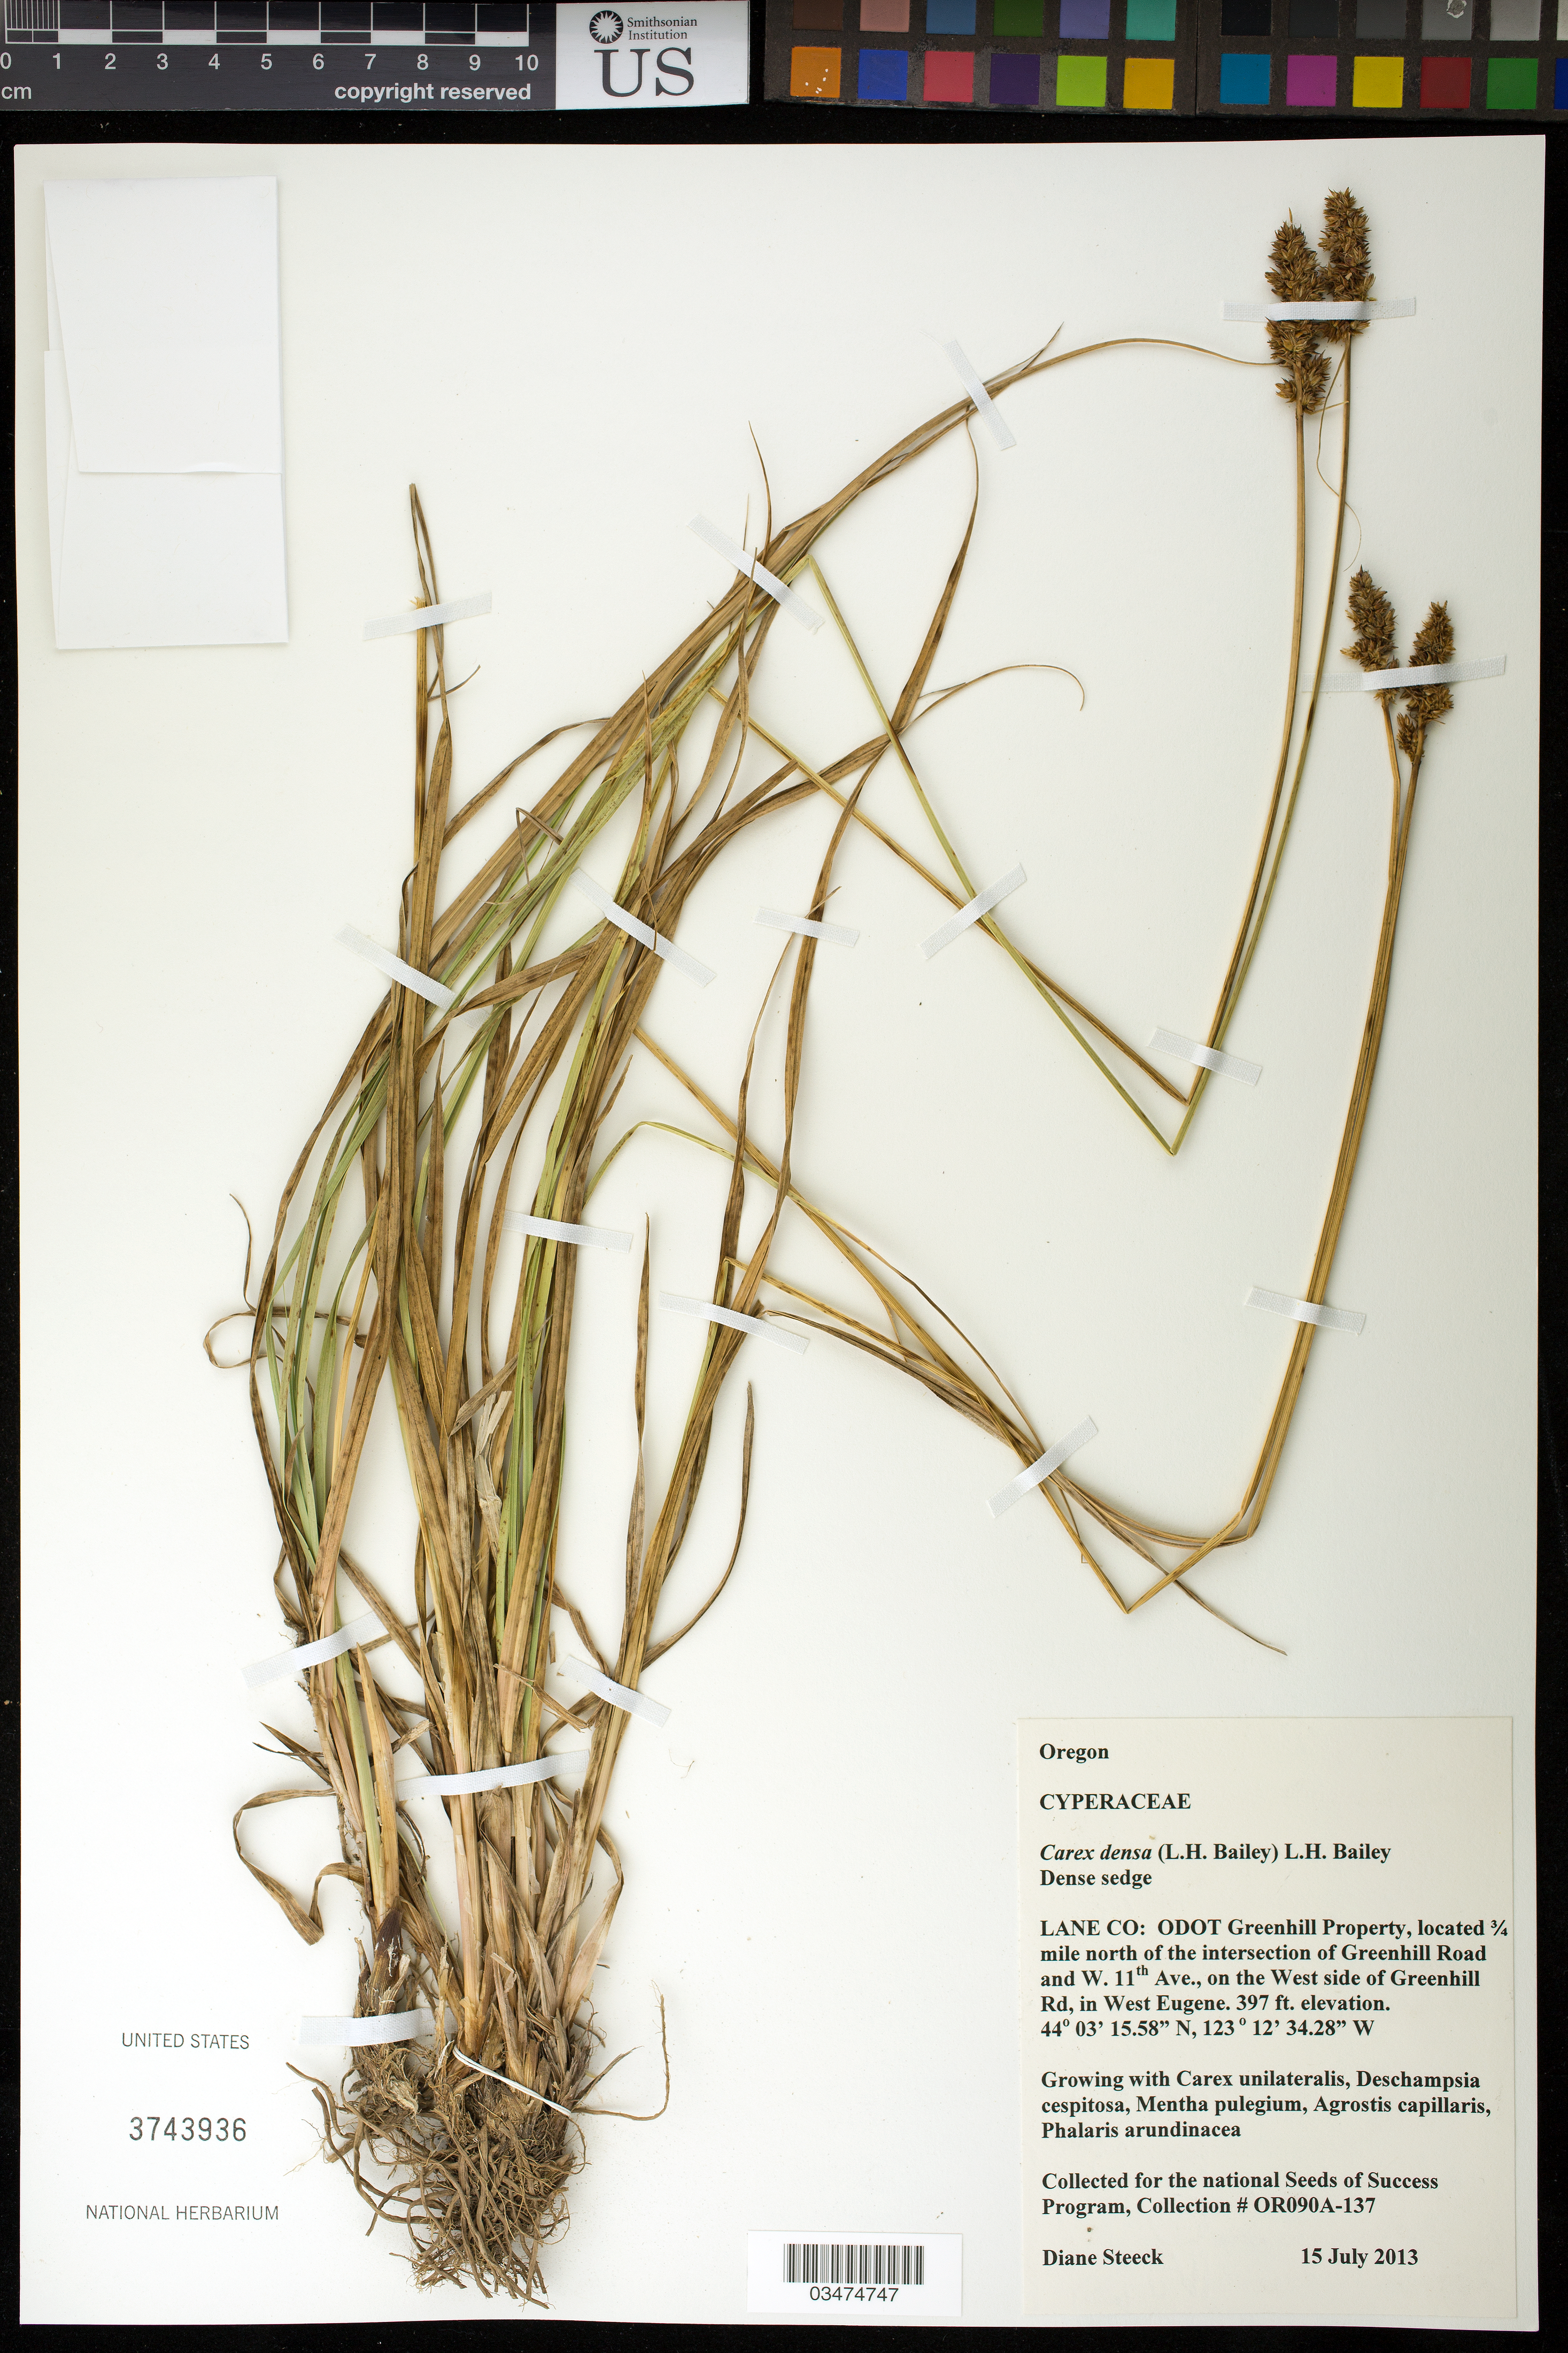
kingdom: Plantae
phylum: Tracheophyta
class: Liliopsida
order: Poales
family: Cyperaceae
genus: Carex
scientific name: Carex densa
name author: (L.H. Bailey) L.H. Bailey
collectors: D. Steeck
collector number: OR090A-137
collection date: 2013-07-15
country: United States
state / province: Oregon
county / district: Lane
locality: ODOT Greenhill Property, 3/4 mi. N of intersection of Greenhill Rd and W. 11th Ave., on W side of Greenhill Rd in West Eugene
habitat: With Carex unilateralis, Mentha pulegium, Agrostis capillaris, ect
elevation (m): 121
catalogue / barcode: US 3743936